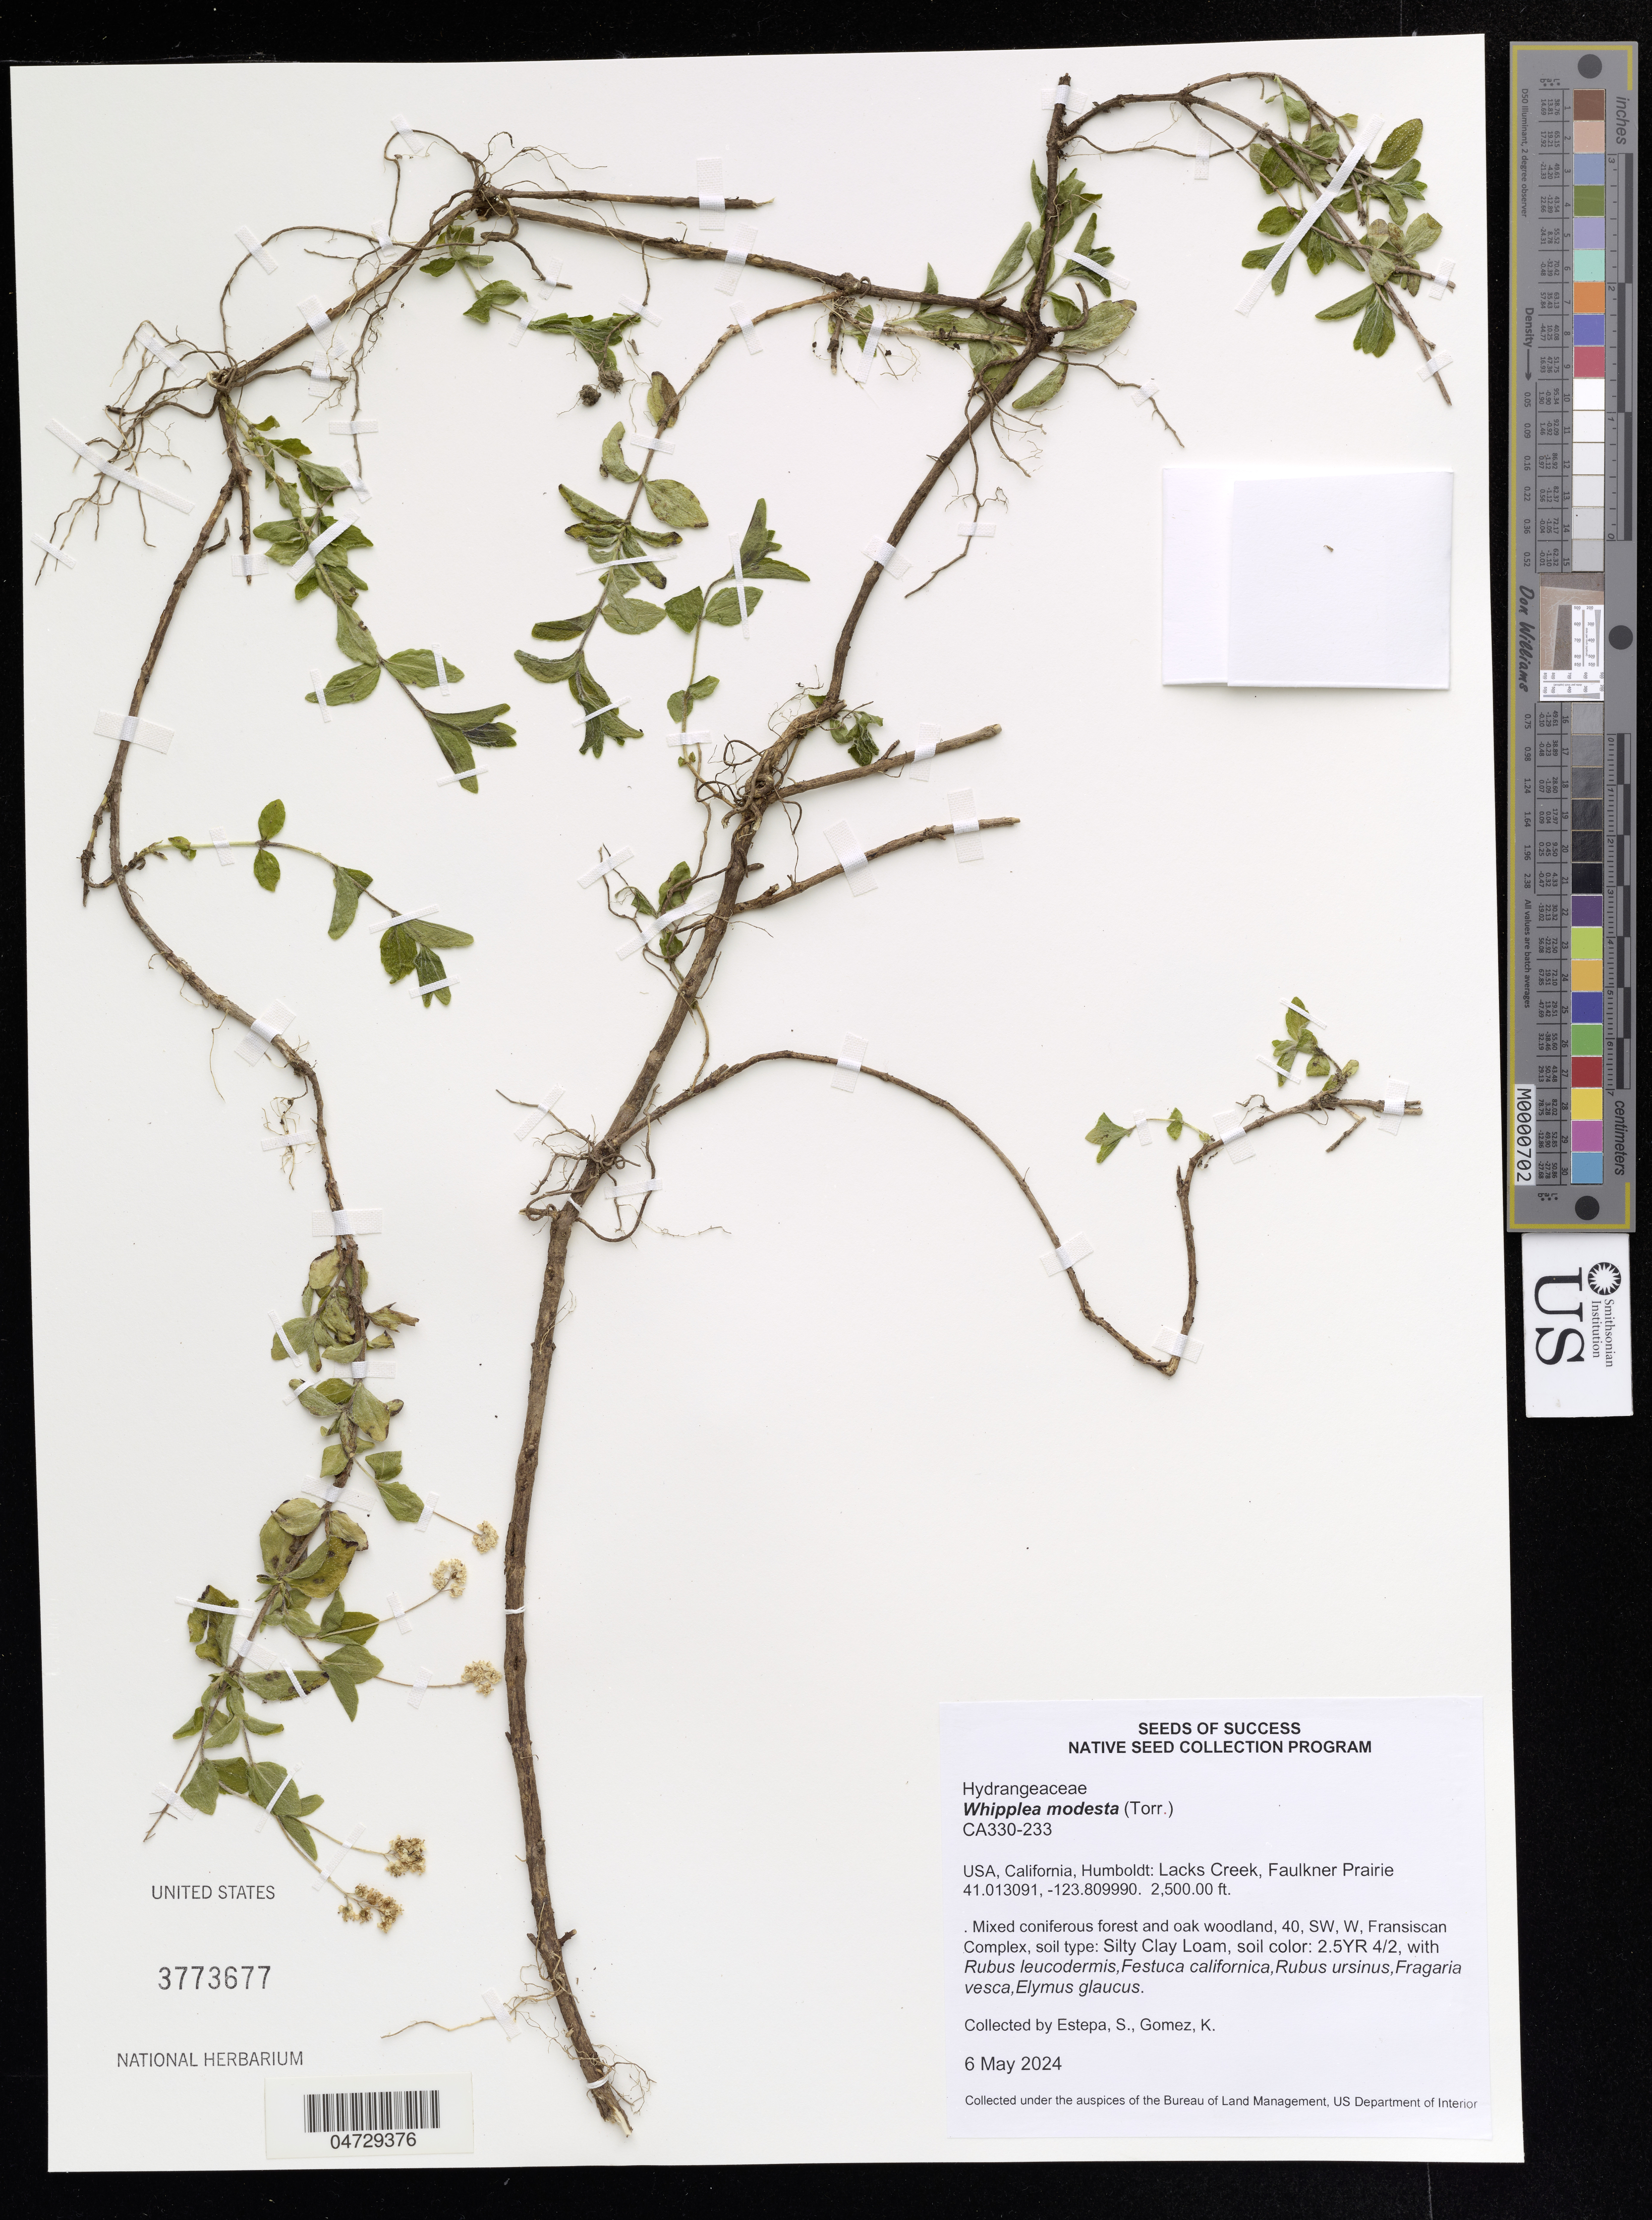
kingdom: Plantae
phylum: Tracheophyta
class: Magnoliopsida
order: Cornales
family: Hydrangeaceae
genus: Whipplea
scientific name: Whipplea modesta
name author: Torr.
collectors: S. Estepa & K. Gomez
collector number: CA330-233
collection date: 2024-05-06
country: United States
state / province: California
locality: Humboldt: Lacks Creek, Faulkner Prairie.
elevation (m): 762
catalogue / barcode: US 3773677